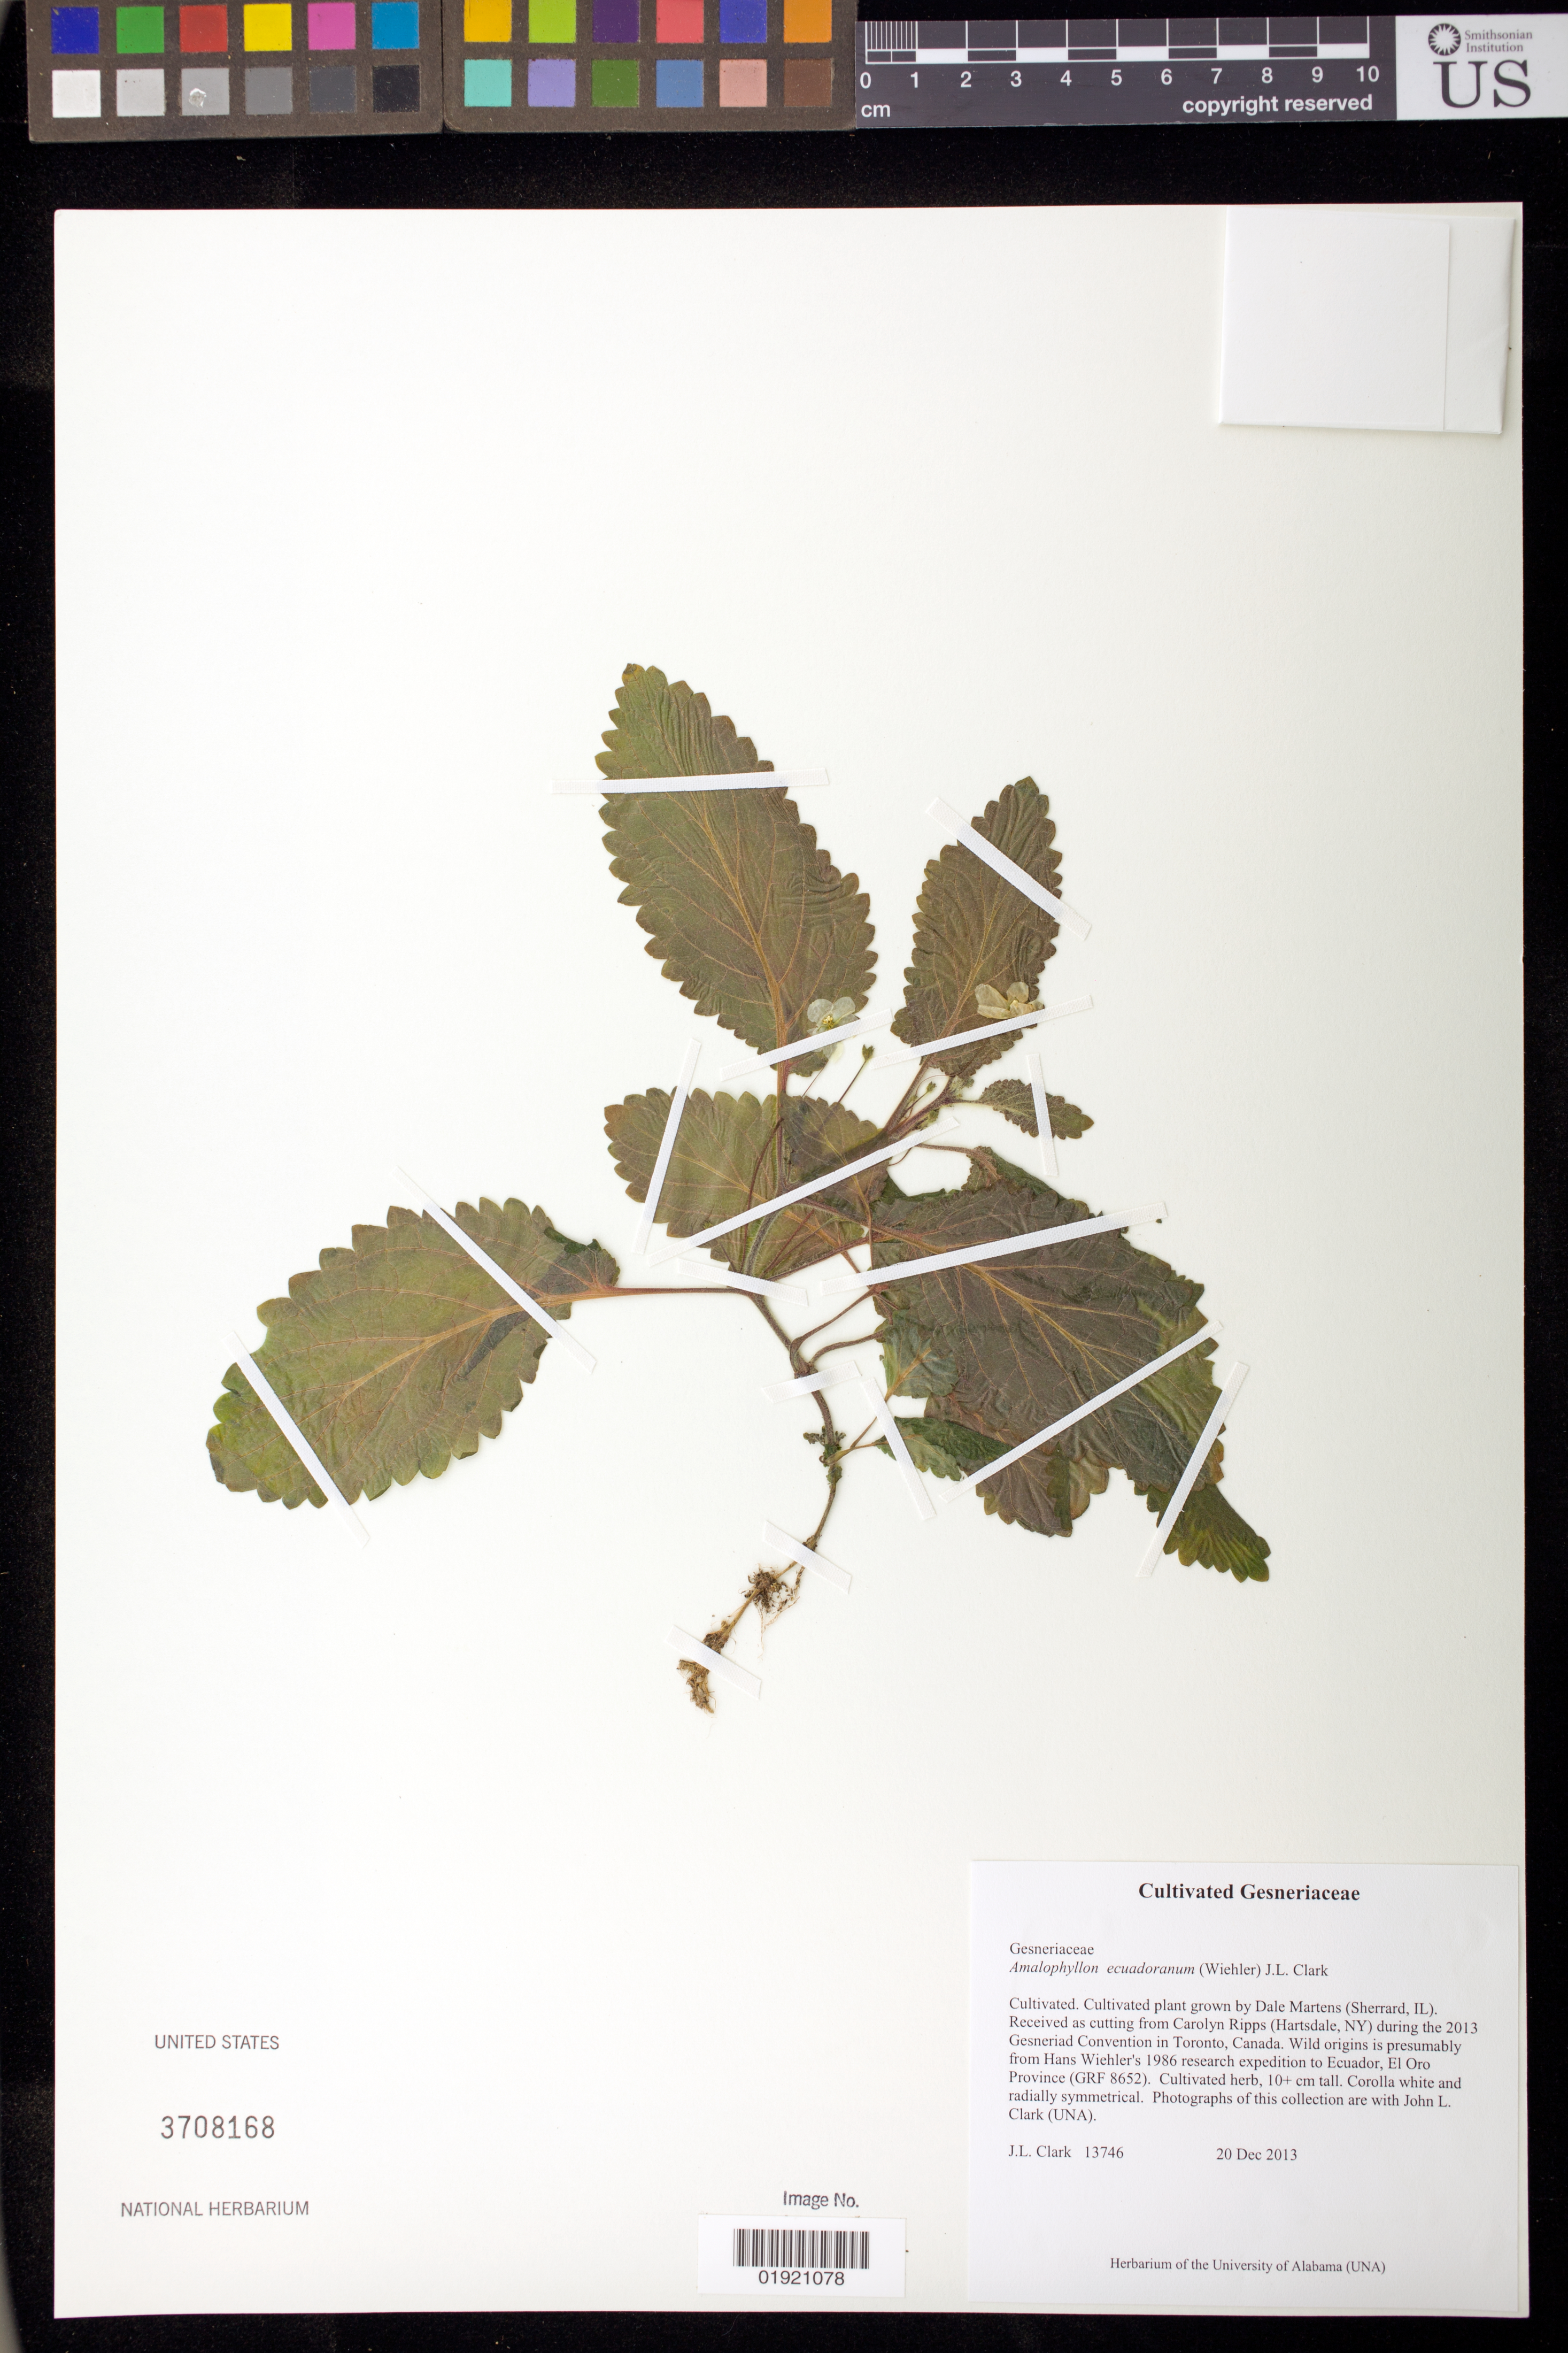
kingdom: Plantae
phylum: Tracheophyta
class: Magnoliopsida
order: Lamiales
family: Gesneriaceae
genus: Amalophyllon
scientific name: Amalophyllon ecuadoranum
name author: (Wiehler) J.L. Clark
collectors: J. L. Clark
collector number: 13746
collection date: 2013-12-20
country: United States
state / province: Illinois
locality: Cultivated plant grown by Dale Martens (Sheppard, IL). Received as cutting from Carolyn Ripps (Hartsdale, NY). Wild origins is presumably from Hans Wiehler's 1986 research expedition to Ecuador, El Oro Province (GRF 8652).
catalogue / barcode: US 3708168